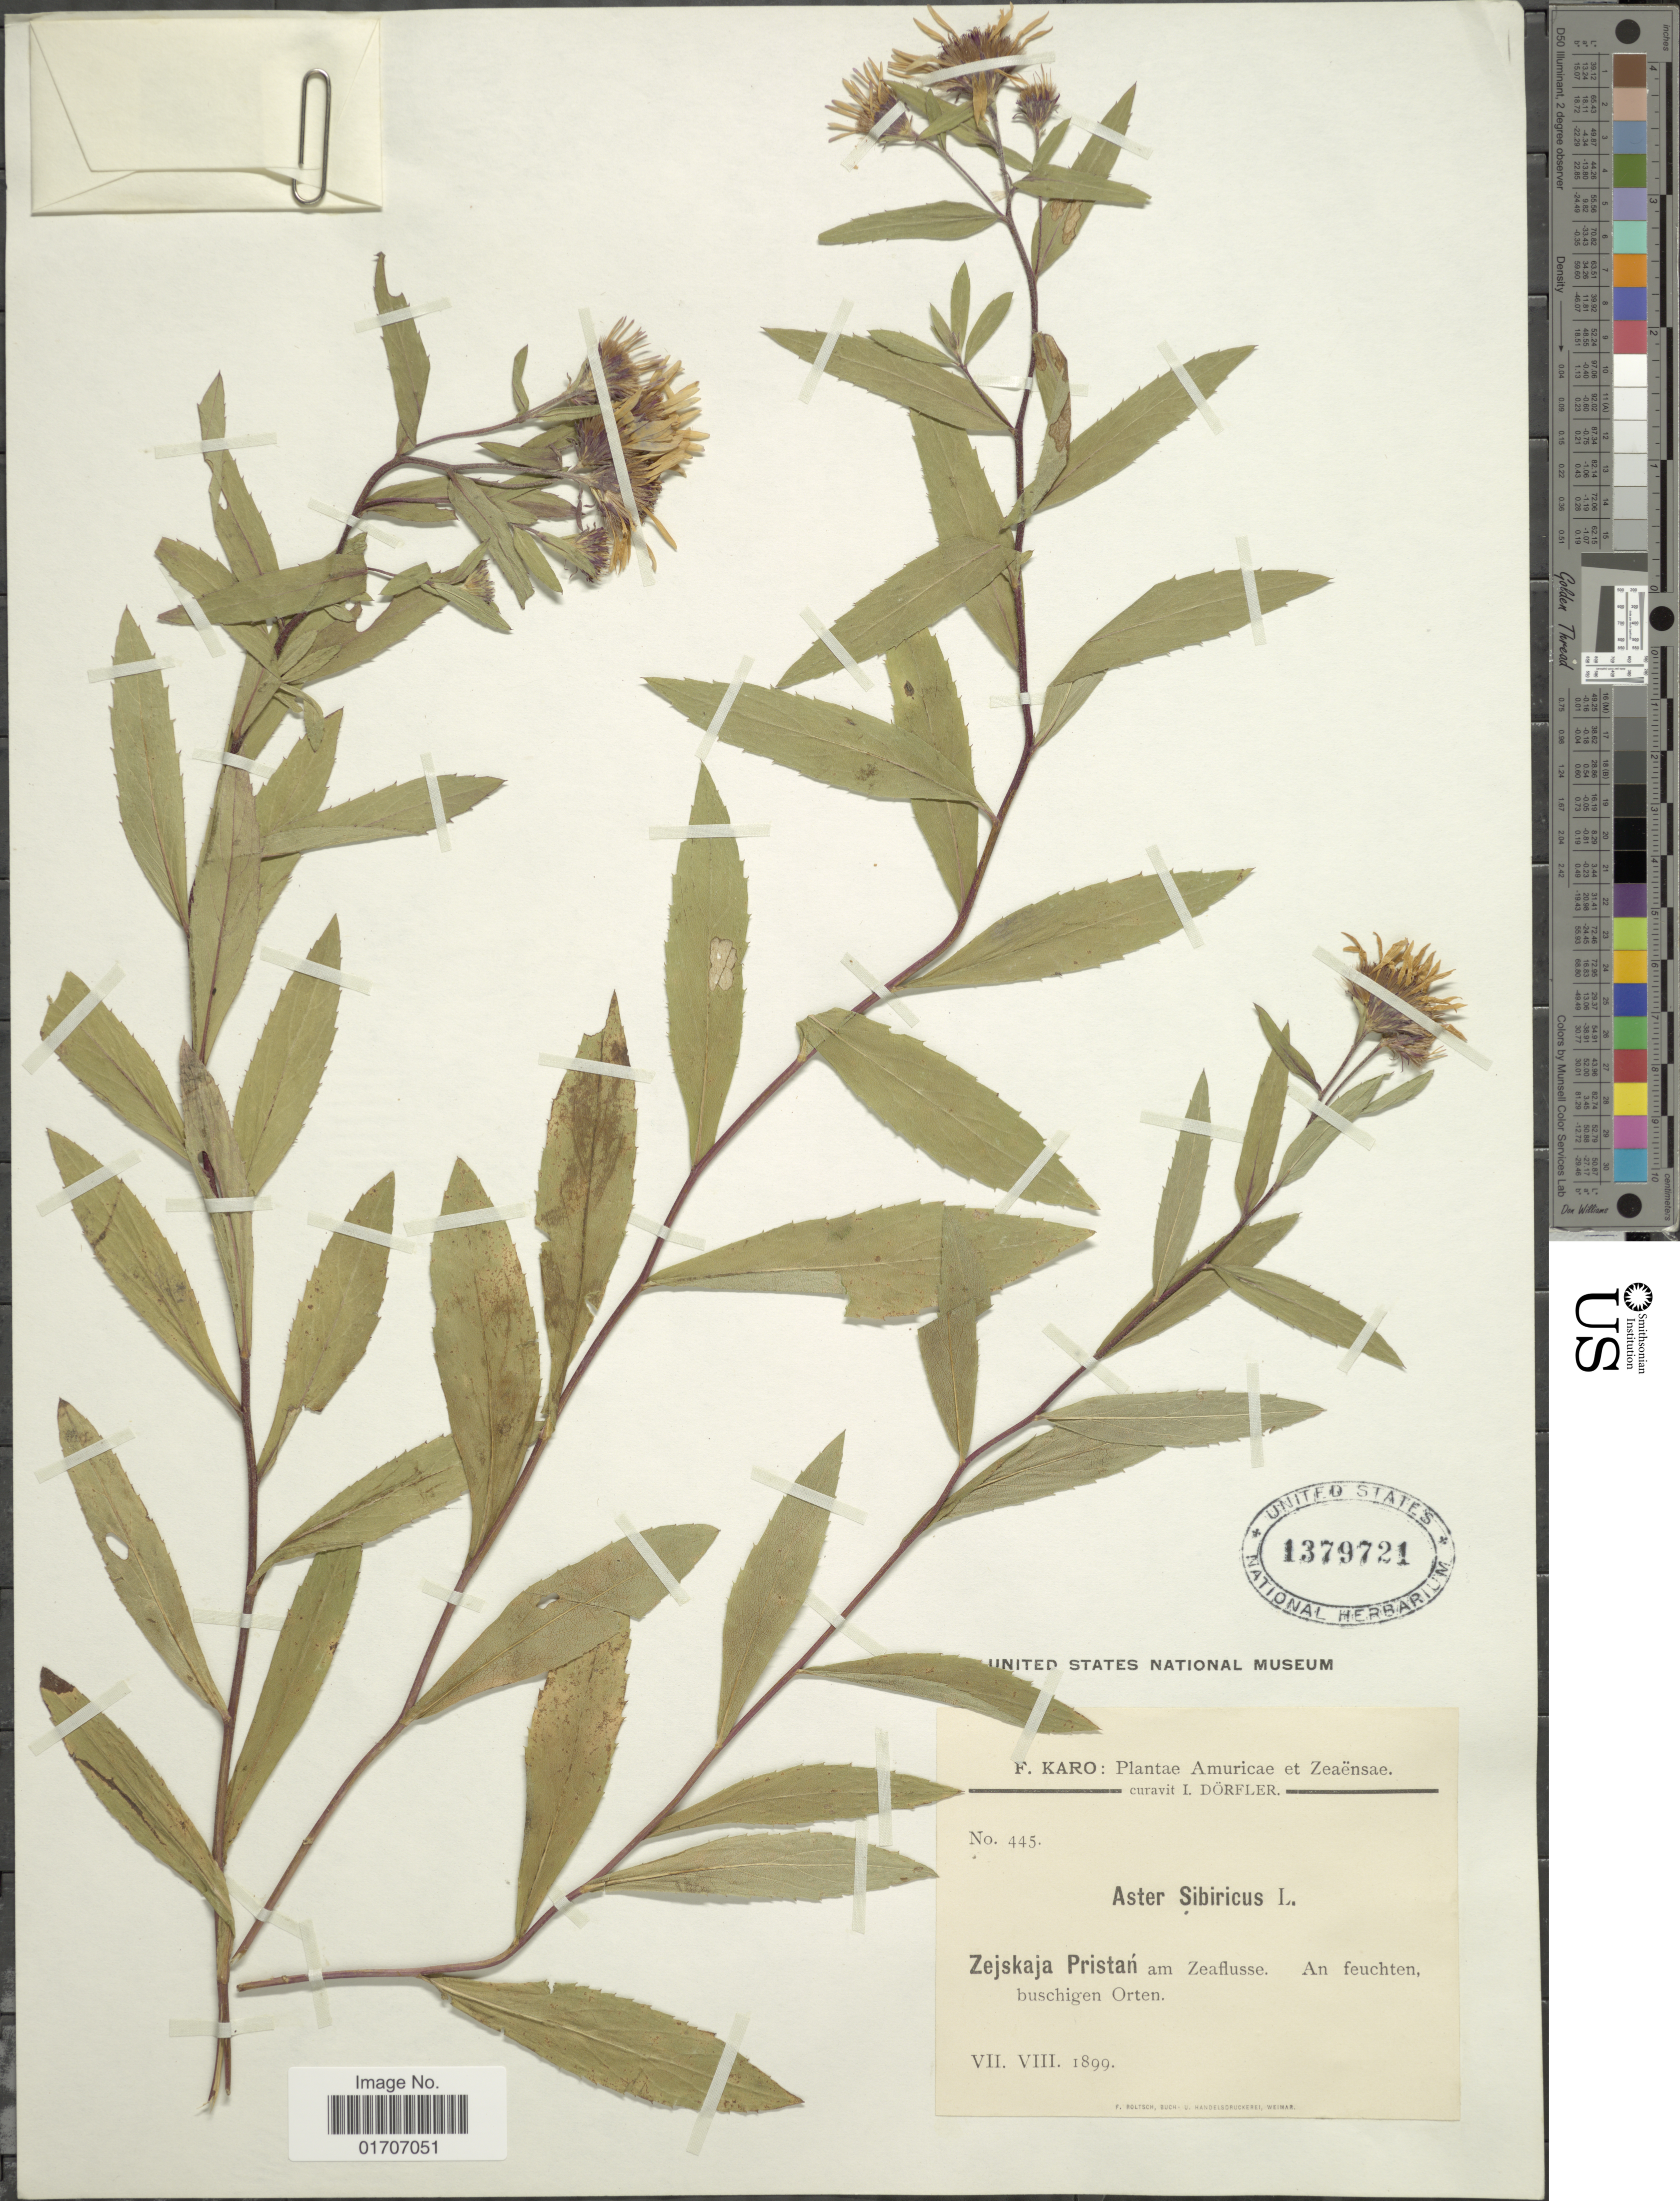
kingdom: Plantae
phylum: Tracheophyta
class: Magnoliopsida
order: Asterales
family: Asteraceae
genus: Eurybia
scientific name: Eurybia sibirica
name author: (L.) G.L. Nesom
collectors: F. Karo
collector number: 445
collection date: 1899-07/1899-08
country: Russian Federation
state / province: Amur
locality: Zejskaja Pristán am Zeaflusse. An feuchten, buschigen Orten. Amuricae et Zeaensae.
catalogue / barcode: US 1379721